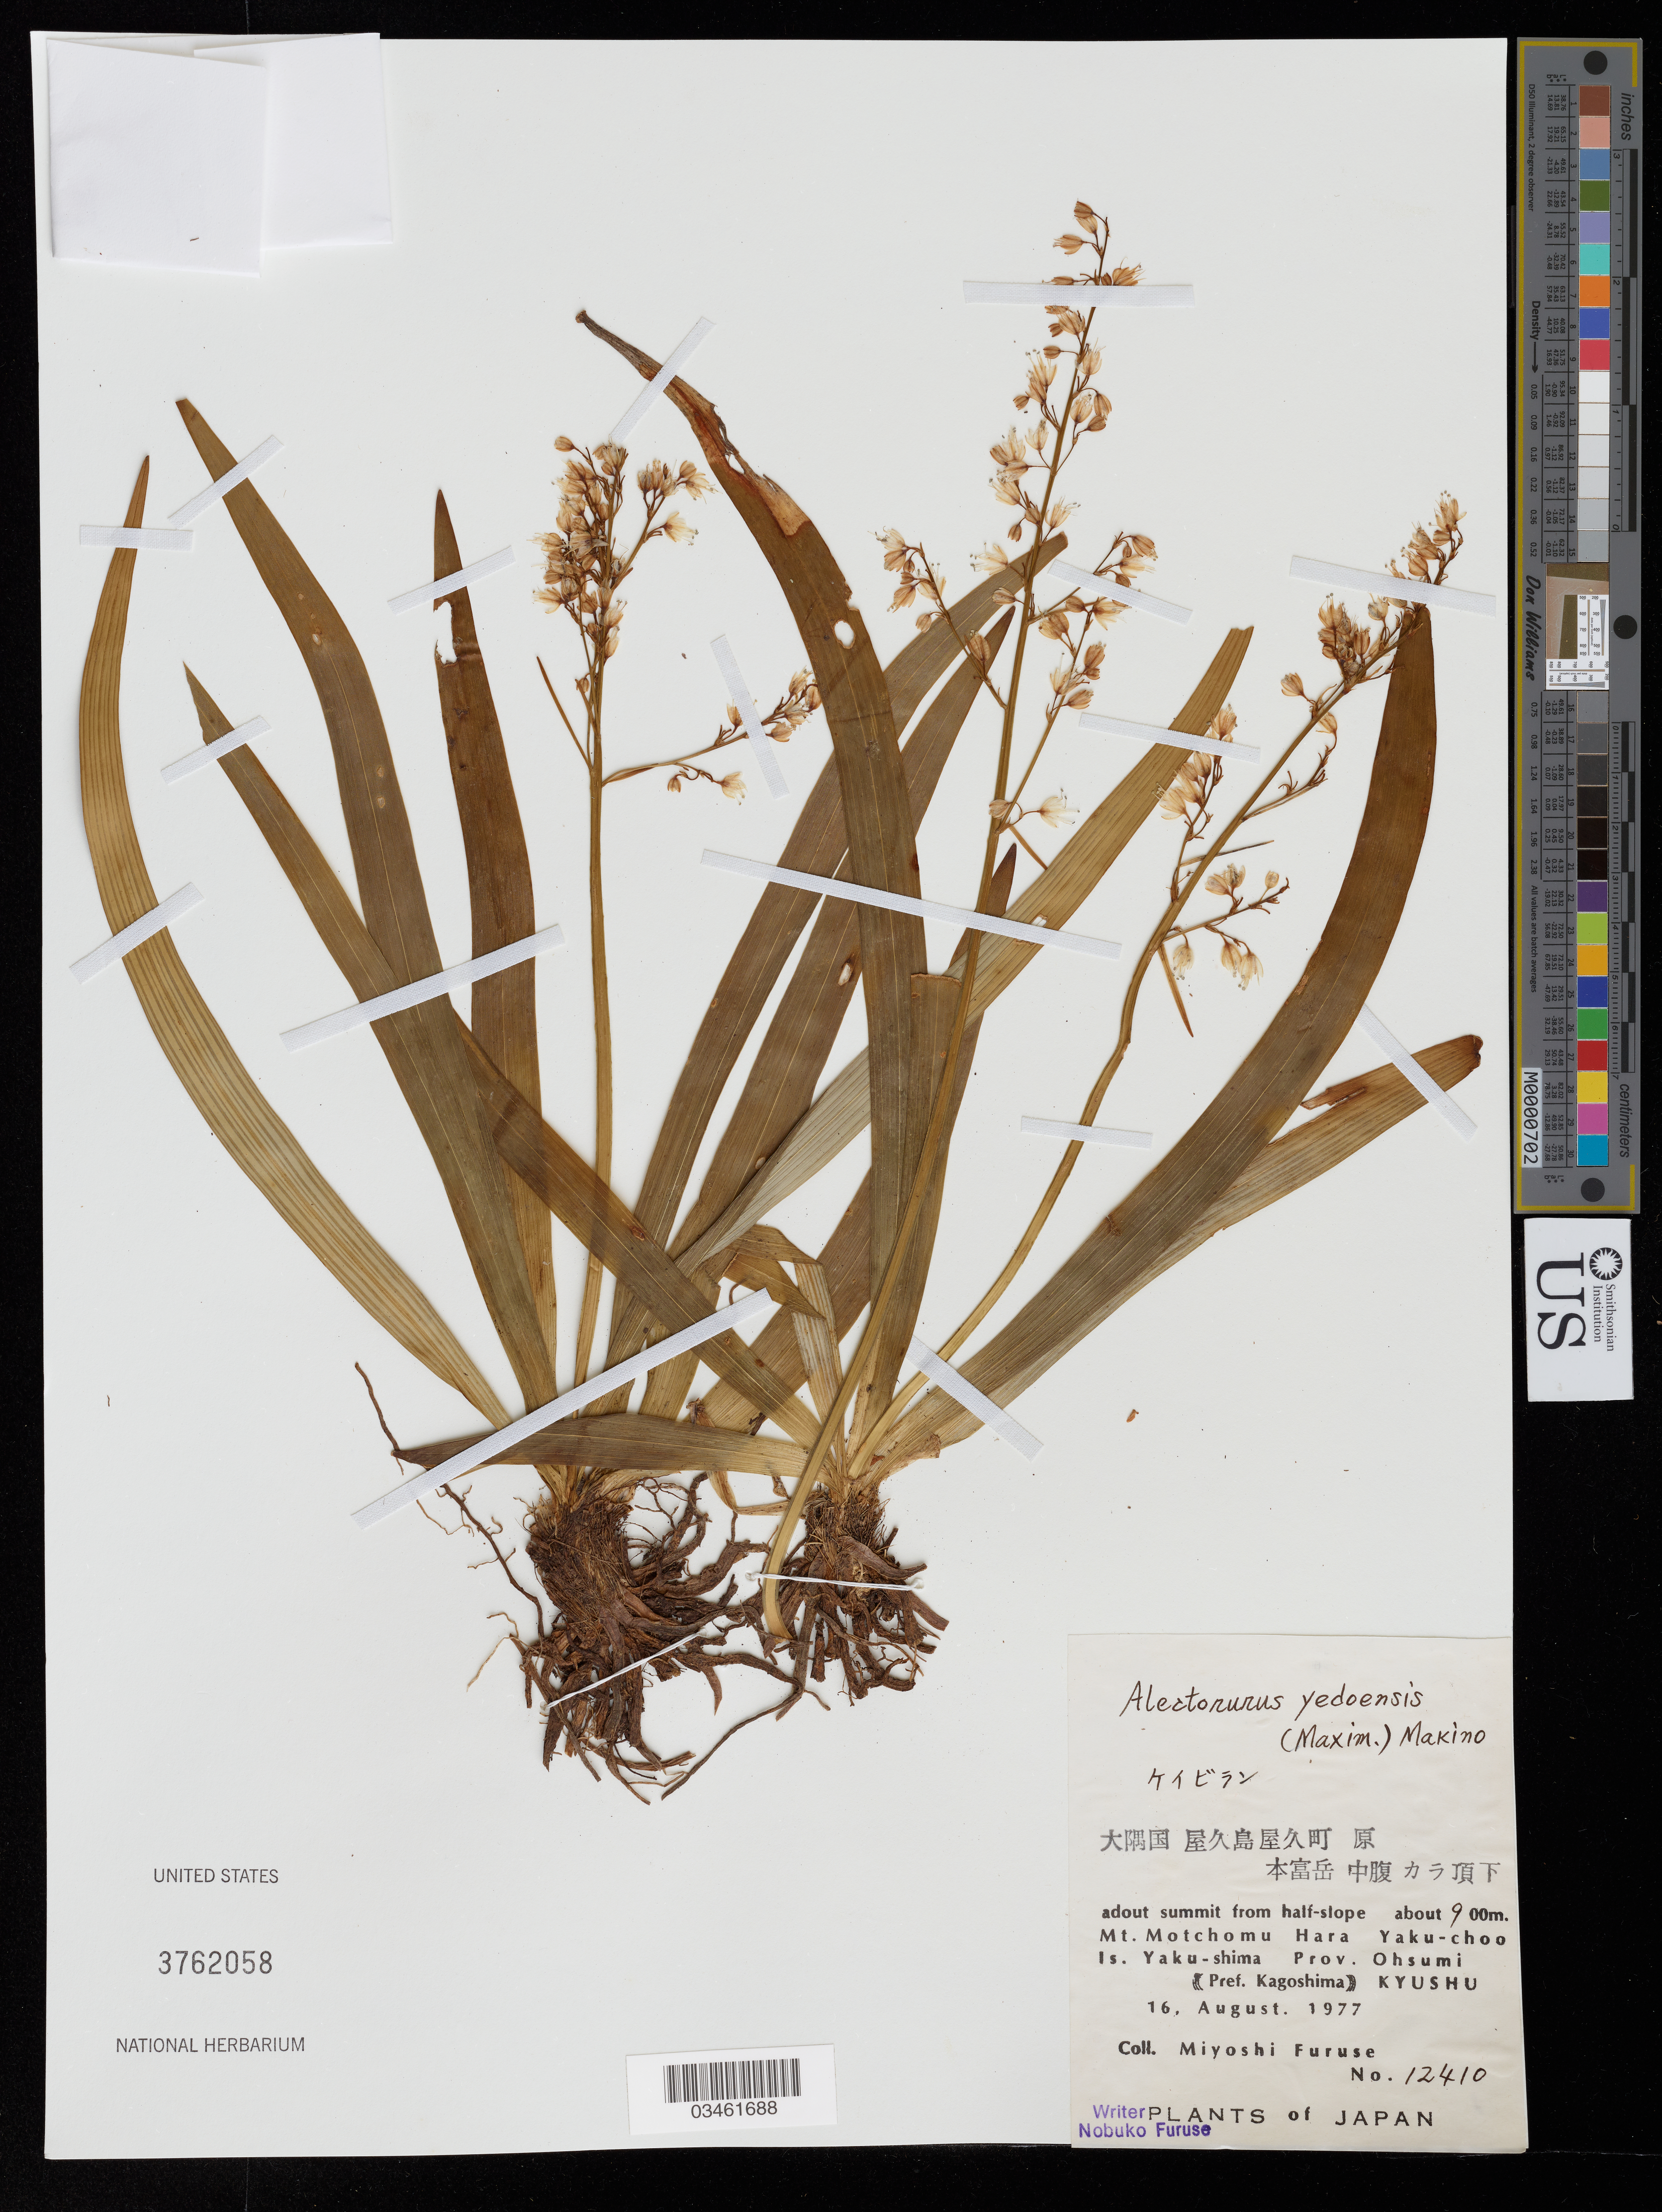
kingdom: Plantae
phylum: Tracheophyta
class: Liliopsida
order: Asparagales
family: Asparagaceae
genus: Alectorurus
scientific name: Alectorurus yedoensis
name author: (Maxim. ex Franch. & Sav.) Makino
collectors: M. Furuse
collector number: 12410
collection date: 1977-08-16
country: Japan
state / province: Kagosima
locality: Adout summit from half-slope Mt. Motchomu Hara Yaku-choo Is. Yaku-shima Prov. Ohsumi. (Pref. Kagoshima). Kyushu.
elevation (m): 900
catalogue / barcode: US 3762058